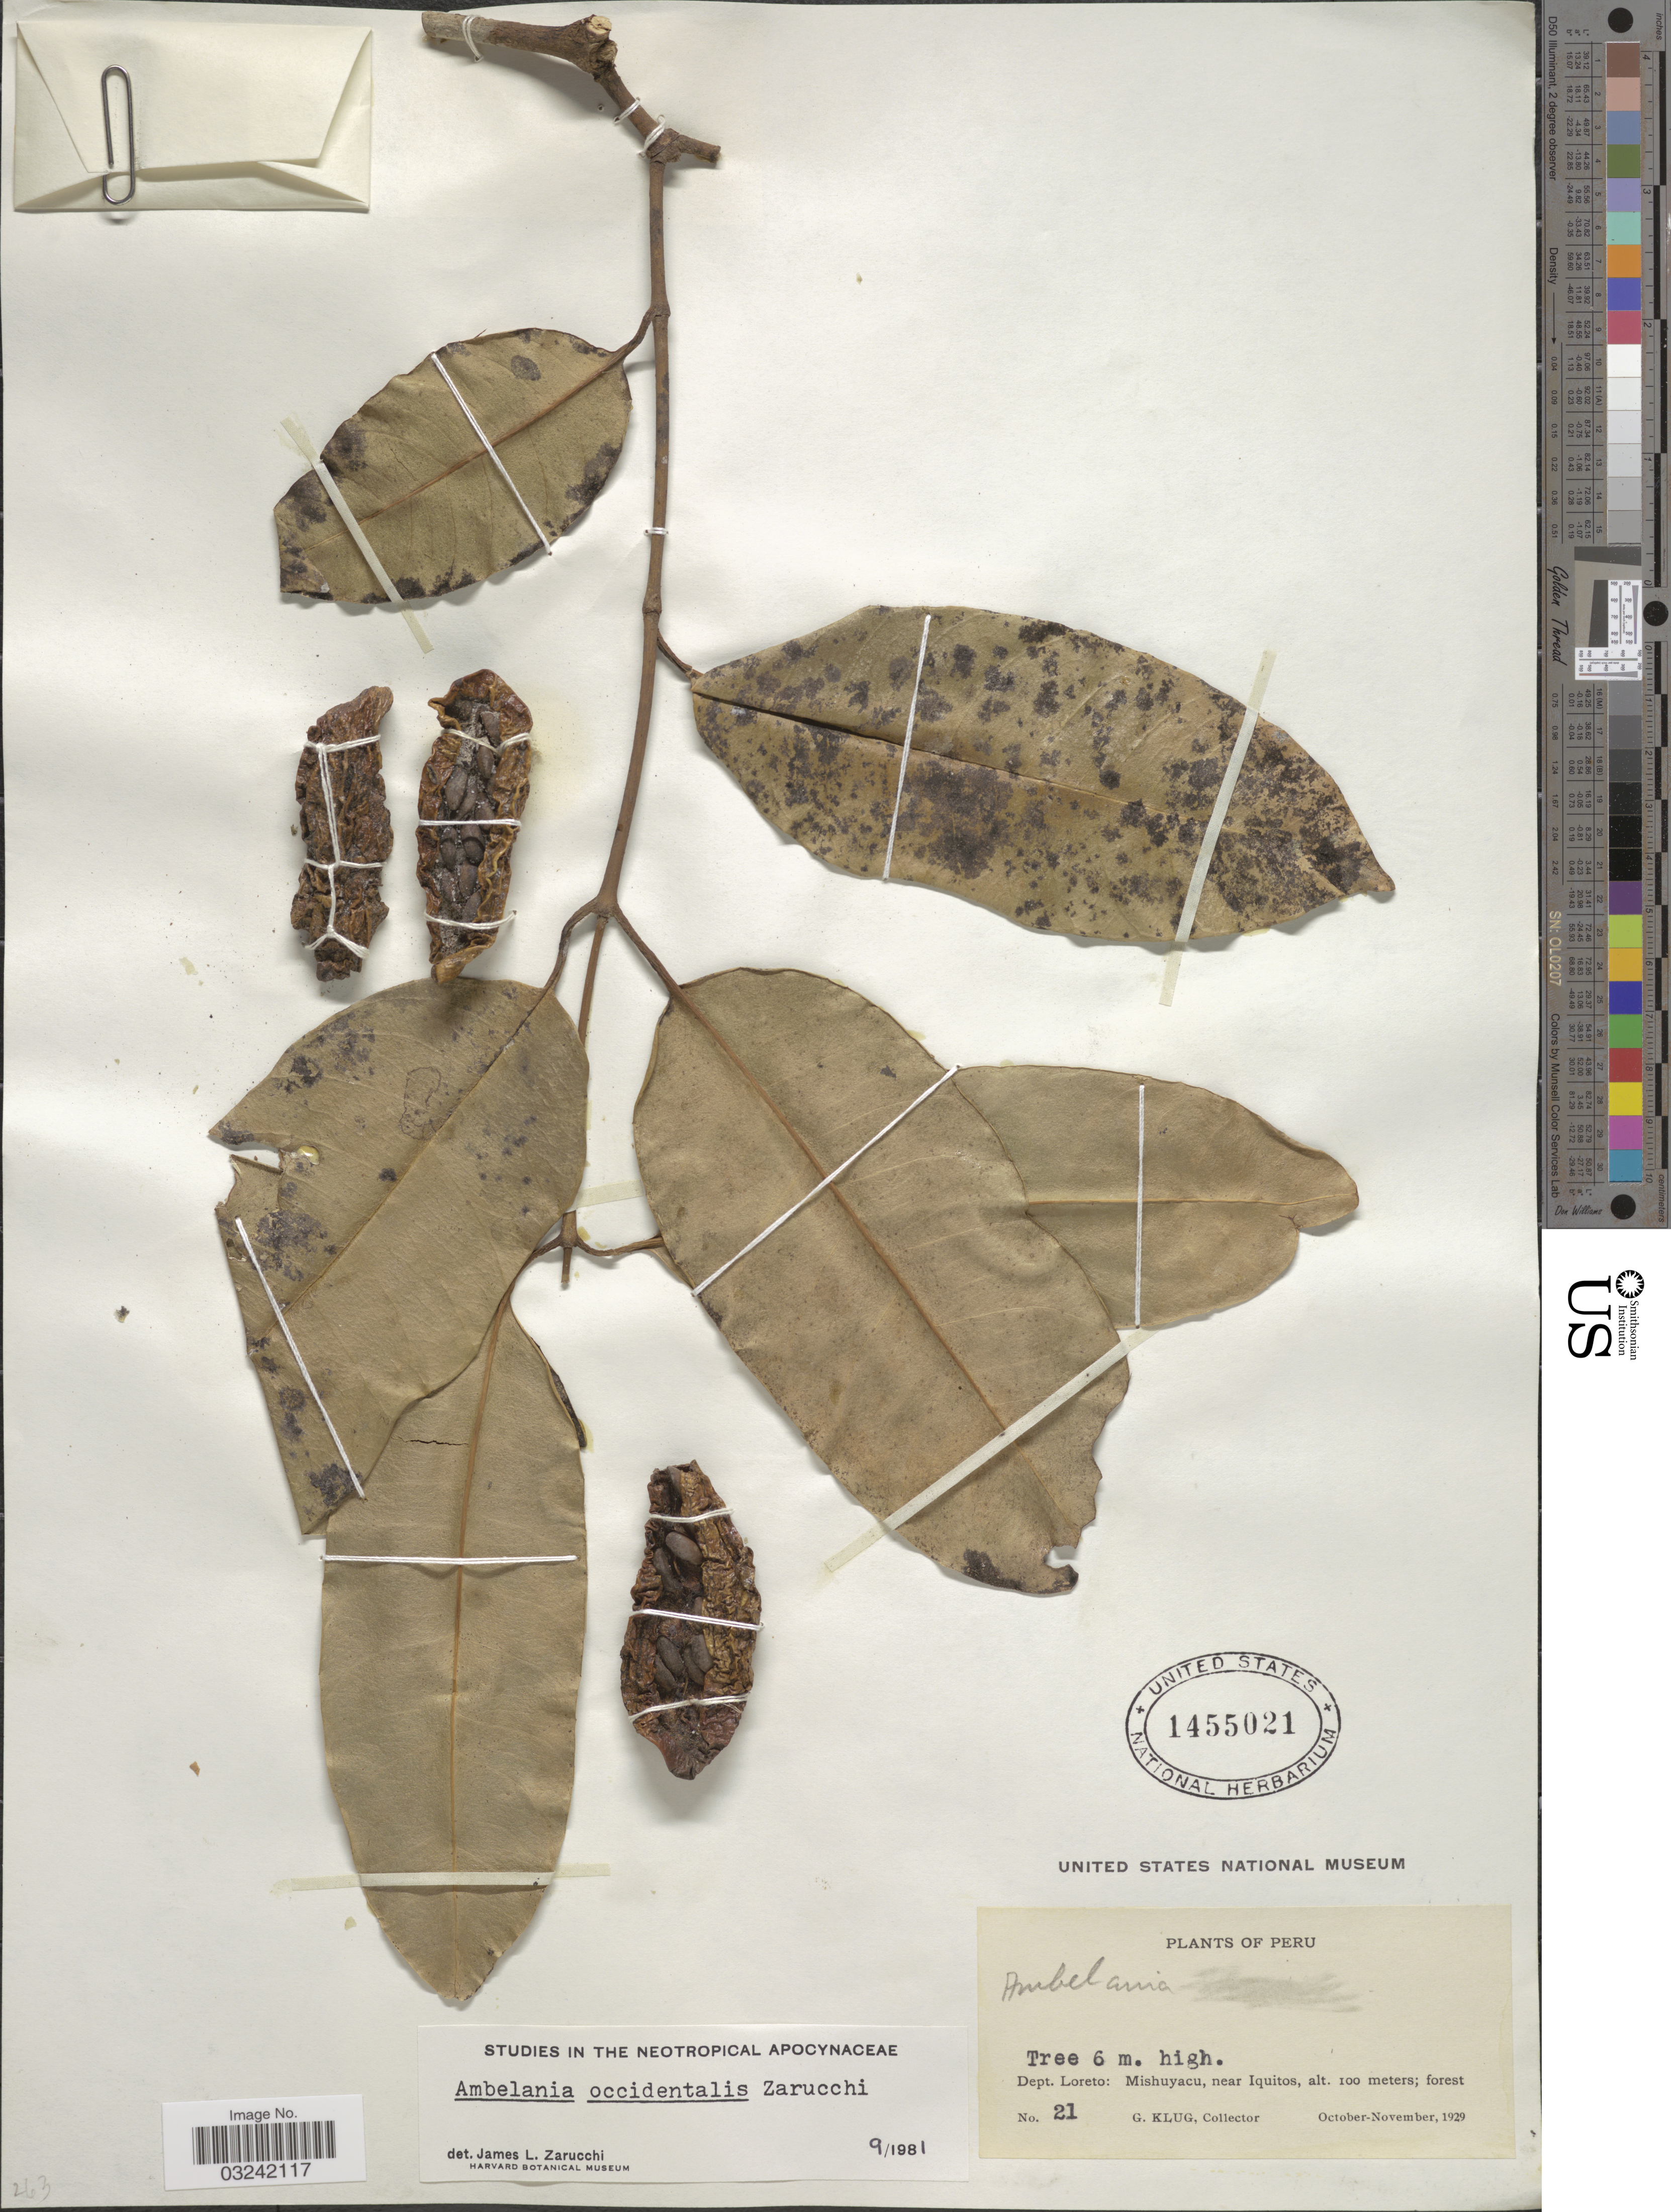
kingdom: Plantae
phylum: Tracheophyta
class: Magnoliopsida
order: Gentianales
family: Apocynaceae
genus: Ambelania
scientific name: Ambelania occidentalis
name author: Zarucchi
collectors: G. Klug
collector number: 21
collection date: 1929-10/1929-11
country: Peru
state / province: Loreto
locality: Dept. Loreto: Mishuyacu, near Iquitos.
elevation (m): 100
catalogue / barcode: US 1455021